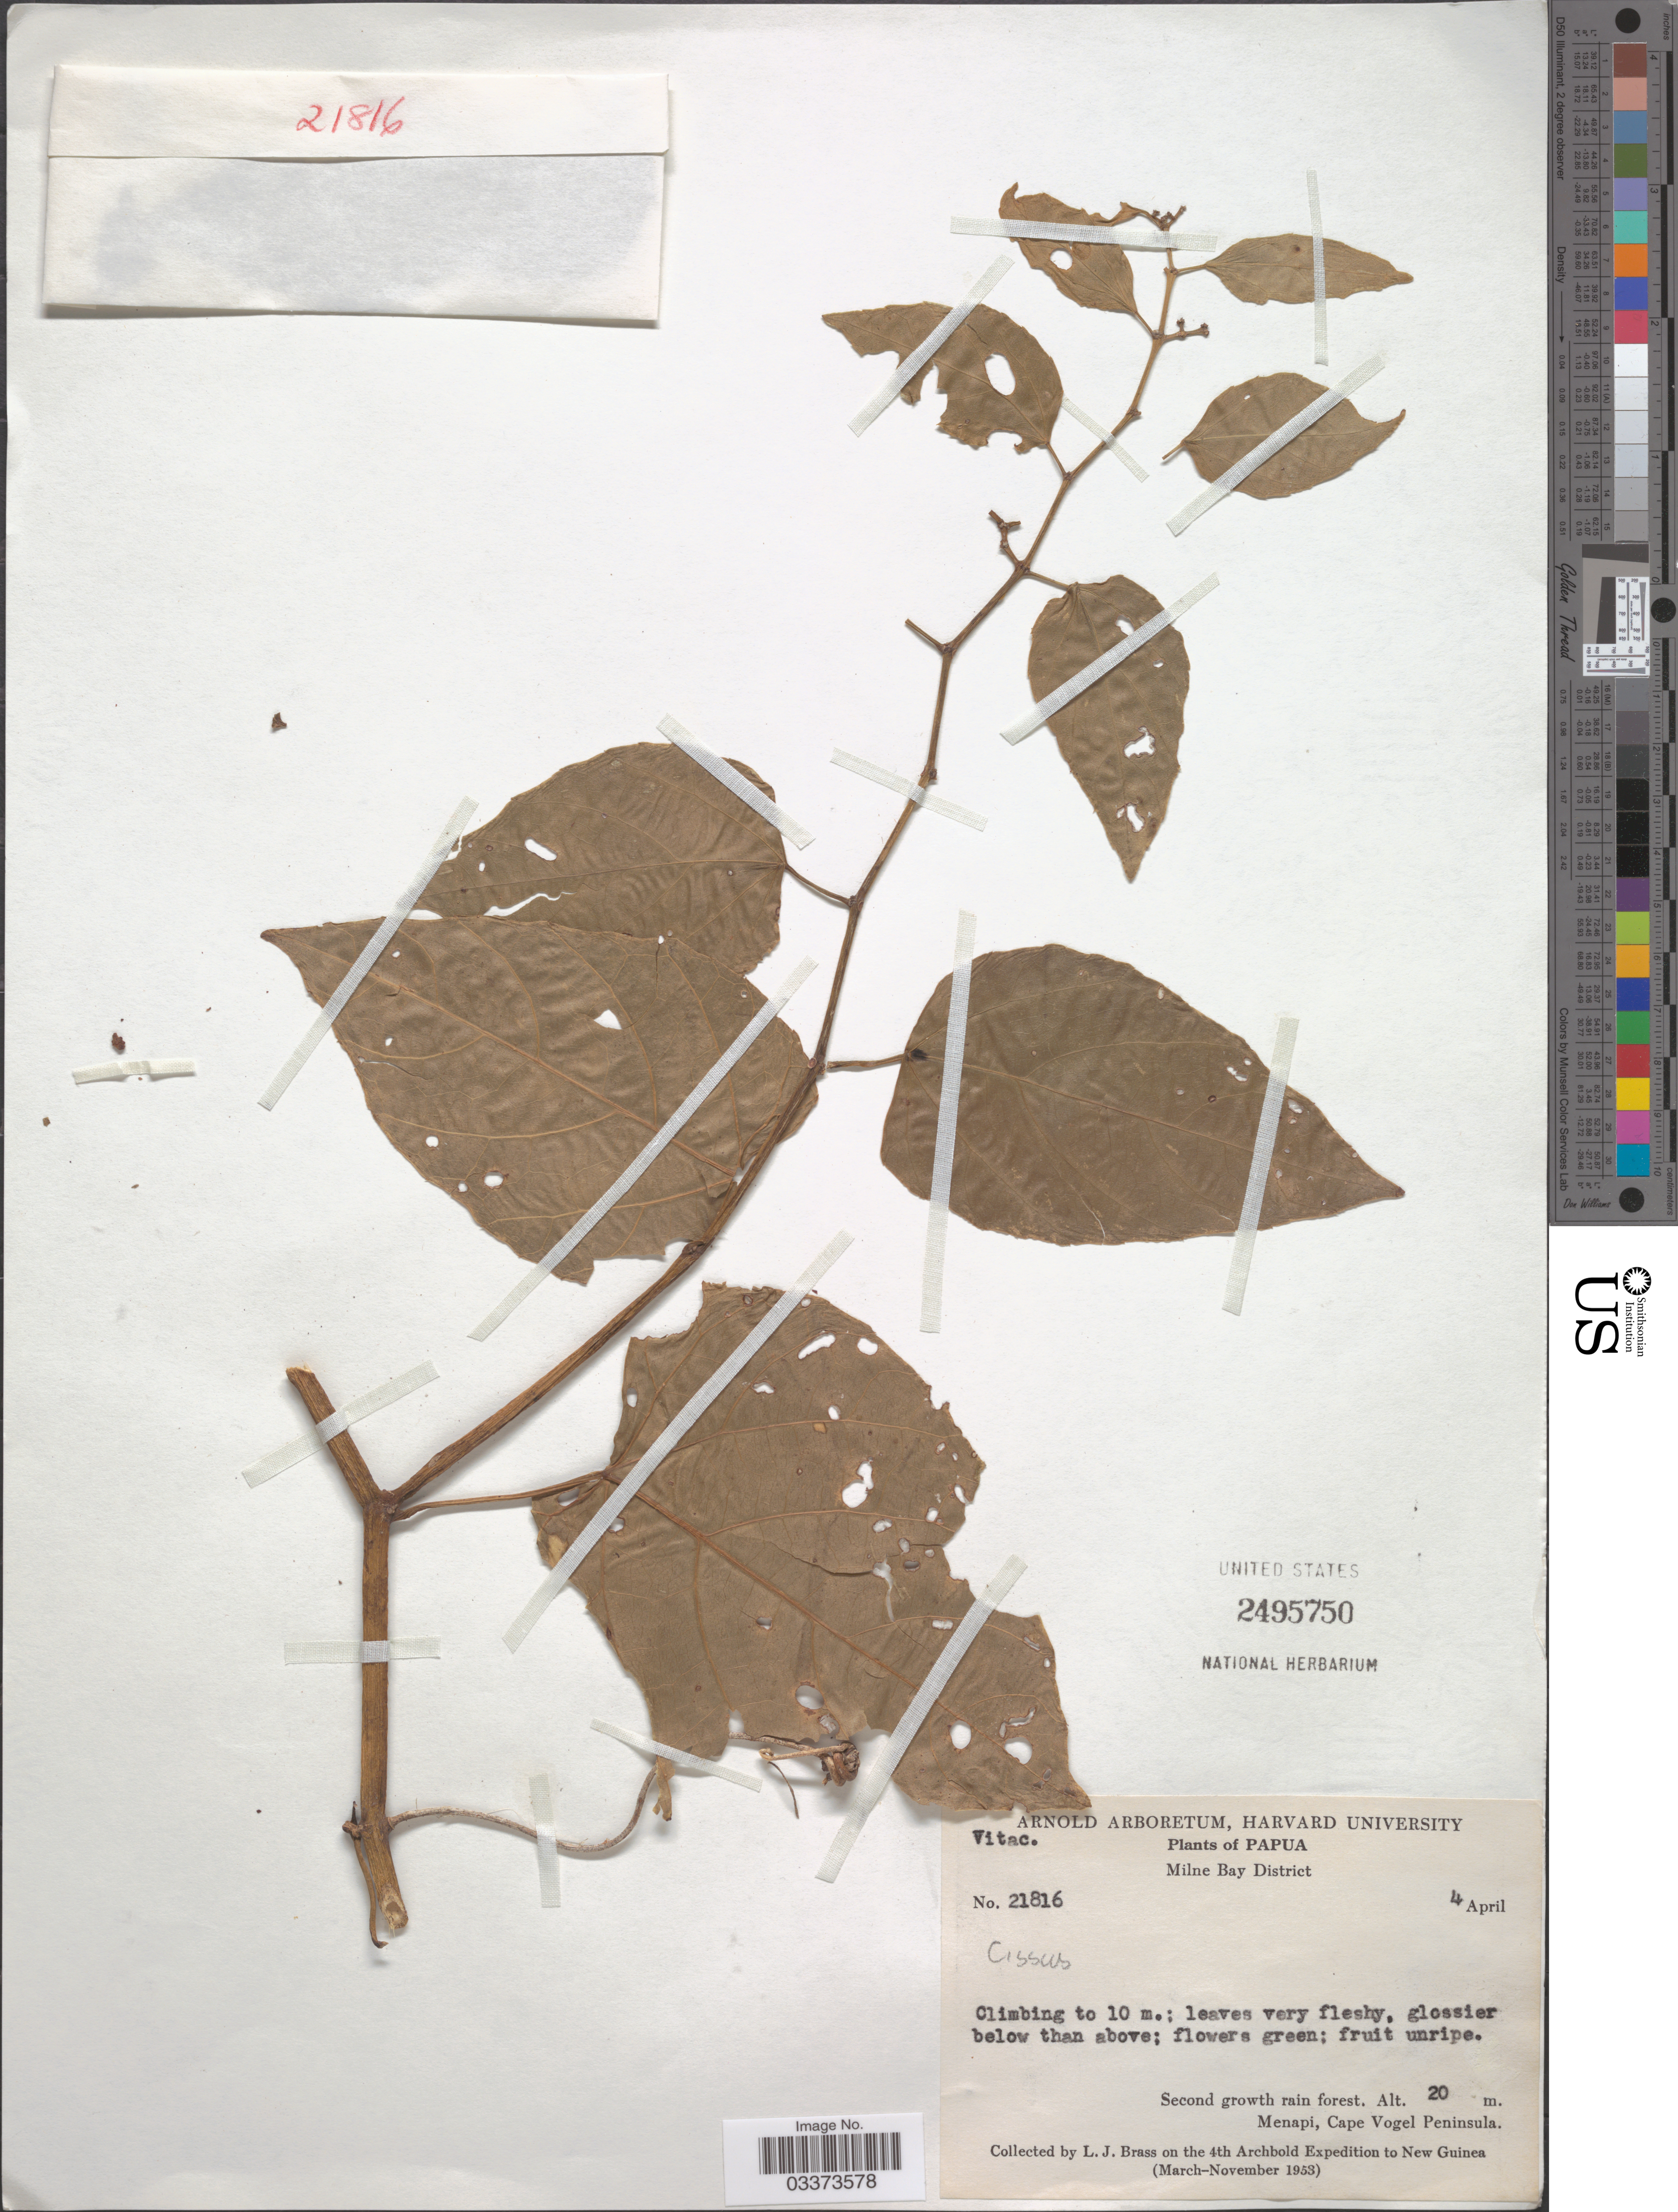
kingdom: Plantae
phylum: Tracheophyta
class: Magnoliopsida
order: Vitales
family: Vitaceae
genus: Cissus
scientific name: Cissus sp.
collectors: L. J. Brass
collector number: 21816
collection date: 1953-04-04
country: Papua New Guinea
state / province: Milne Bay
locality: Papua. Milne Bay District. Menapi, Cape Vogel Peninsula. New Guinea.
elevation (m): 20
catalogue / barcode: US 2495750